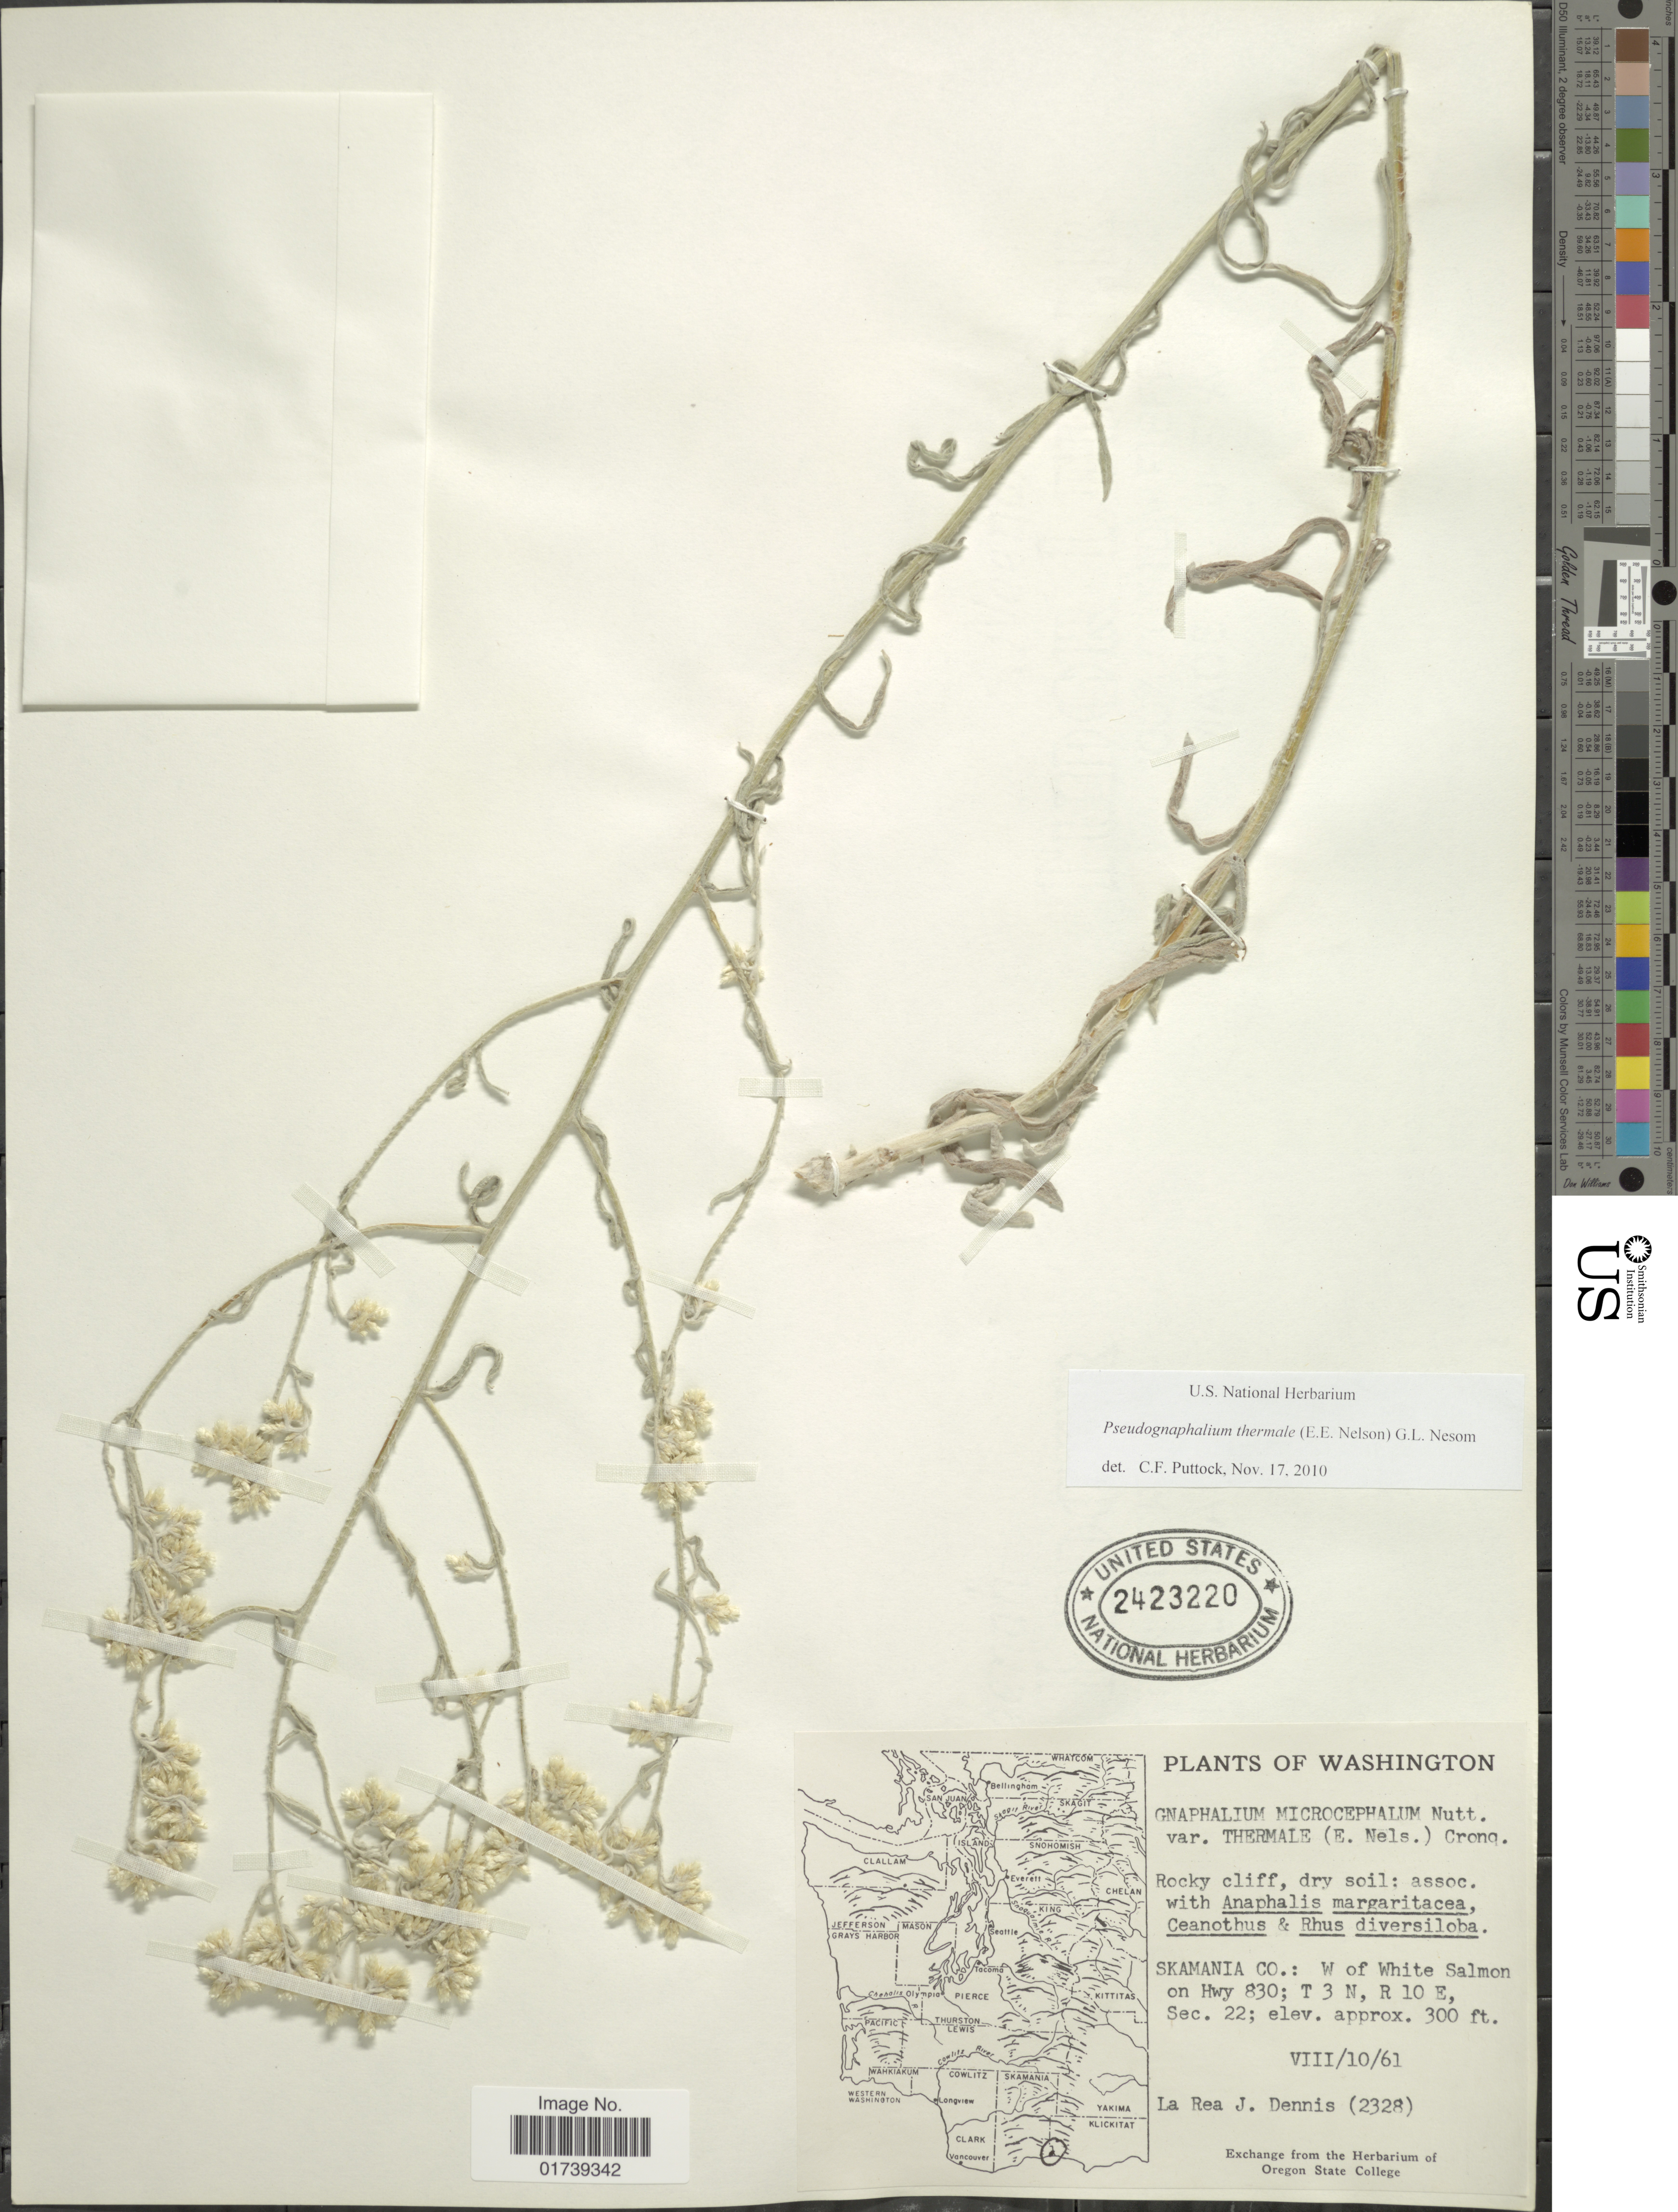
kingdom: Plantae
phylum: Tracheophyta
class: Magnoliopsida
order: Asterales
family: Asteraceae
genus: Pseudognaphalium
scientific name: Pseudognaphalium thermale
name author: (E.E. Nelson) G.L. Nesom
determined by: Puttock, Christopher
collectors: R. Dennis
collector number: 2328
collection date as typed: Transcribed d/m/y: 10/8/61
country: United States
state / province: Washington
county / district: Skamania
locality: Skamania Co.: W of White Salmon on Hwy 830; T 3 N, R 10 E, Sec. 22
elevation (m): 91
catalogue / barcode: US 2423220